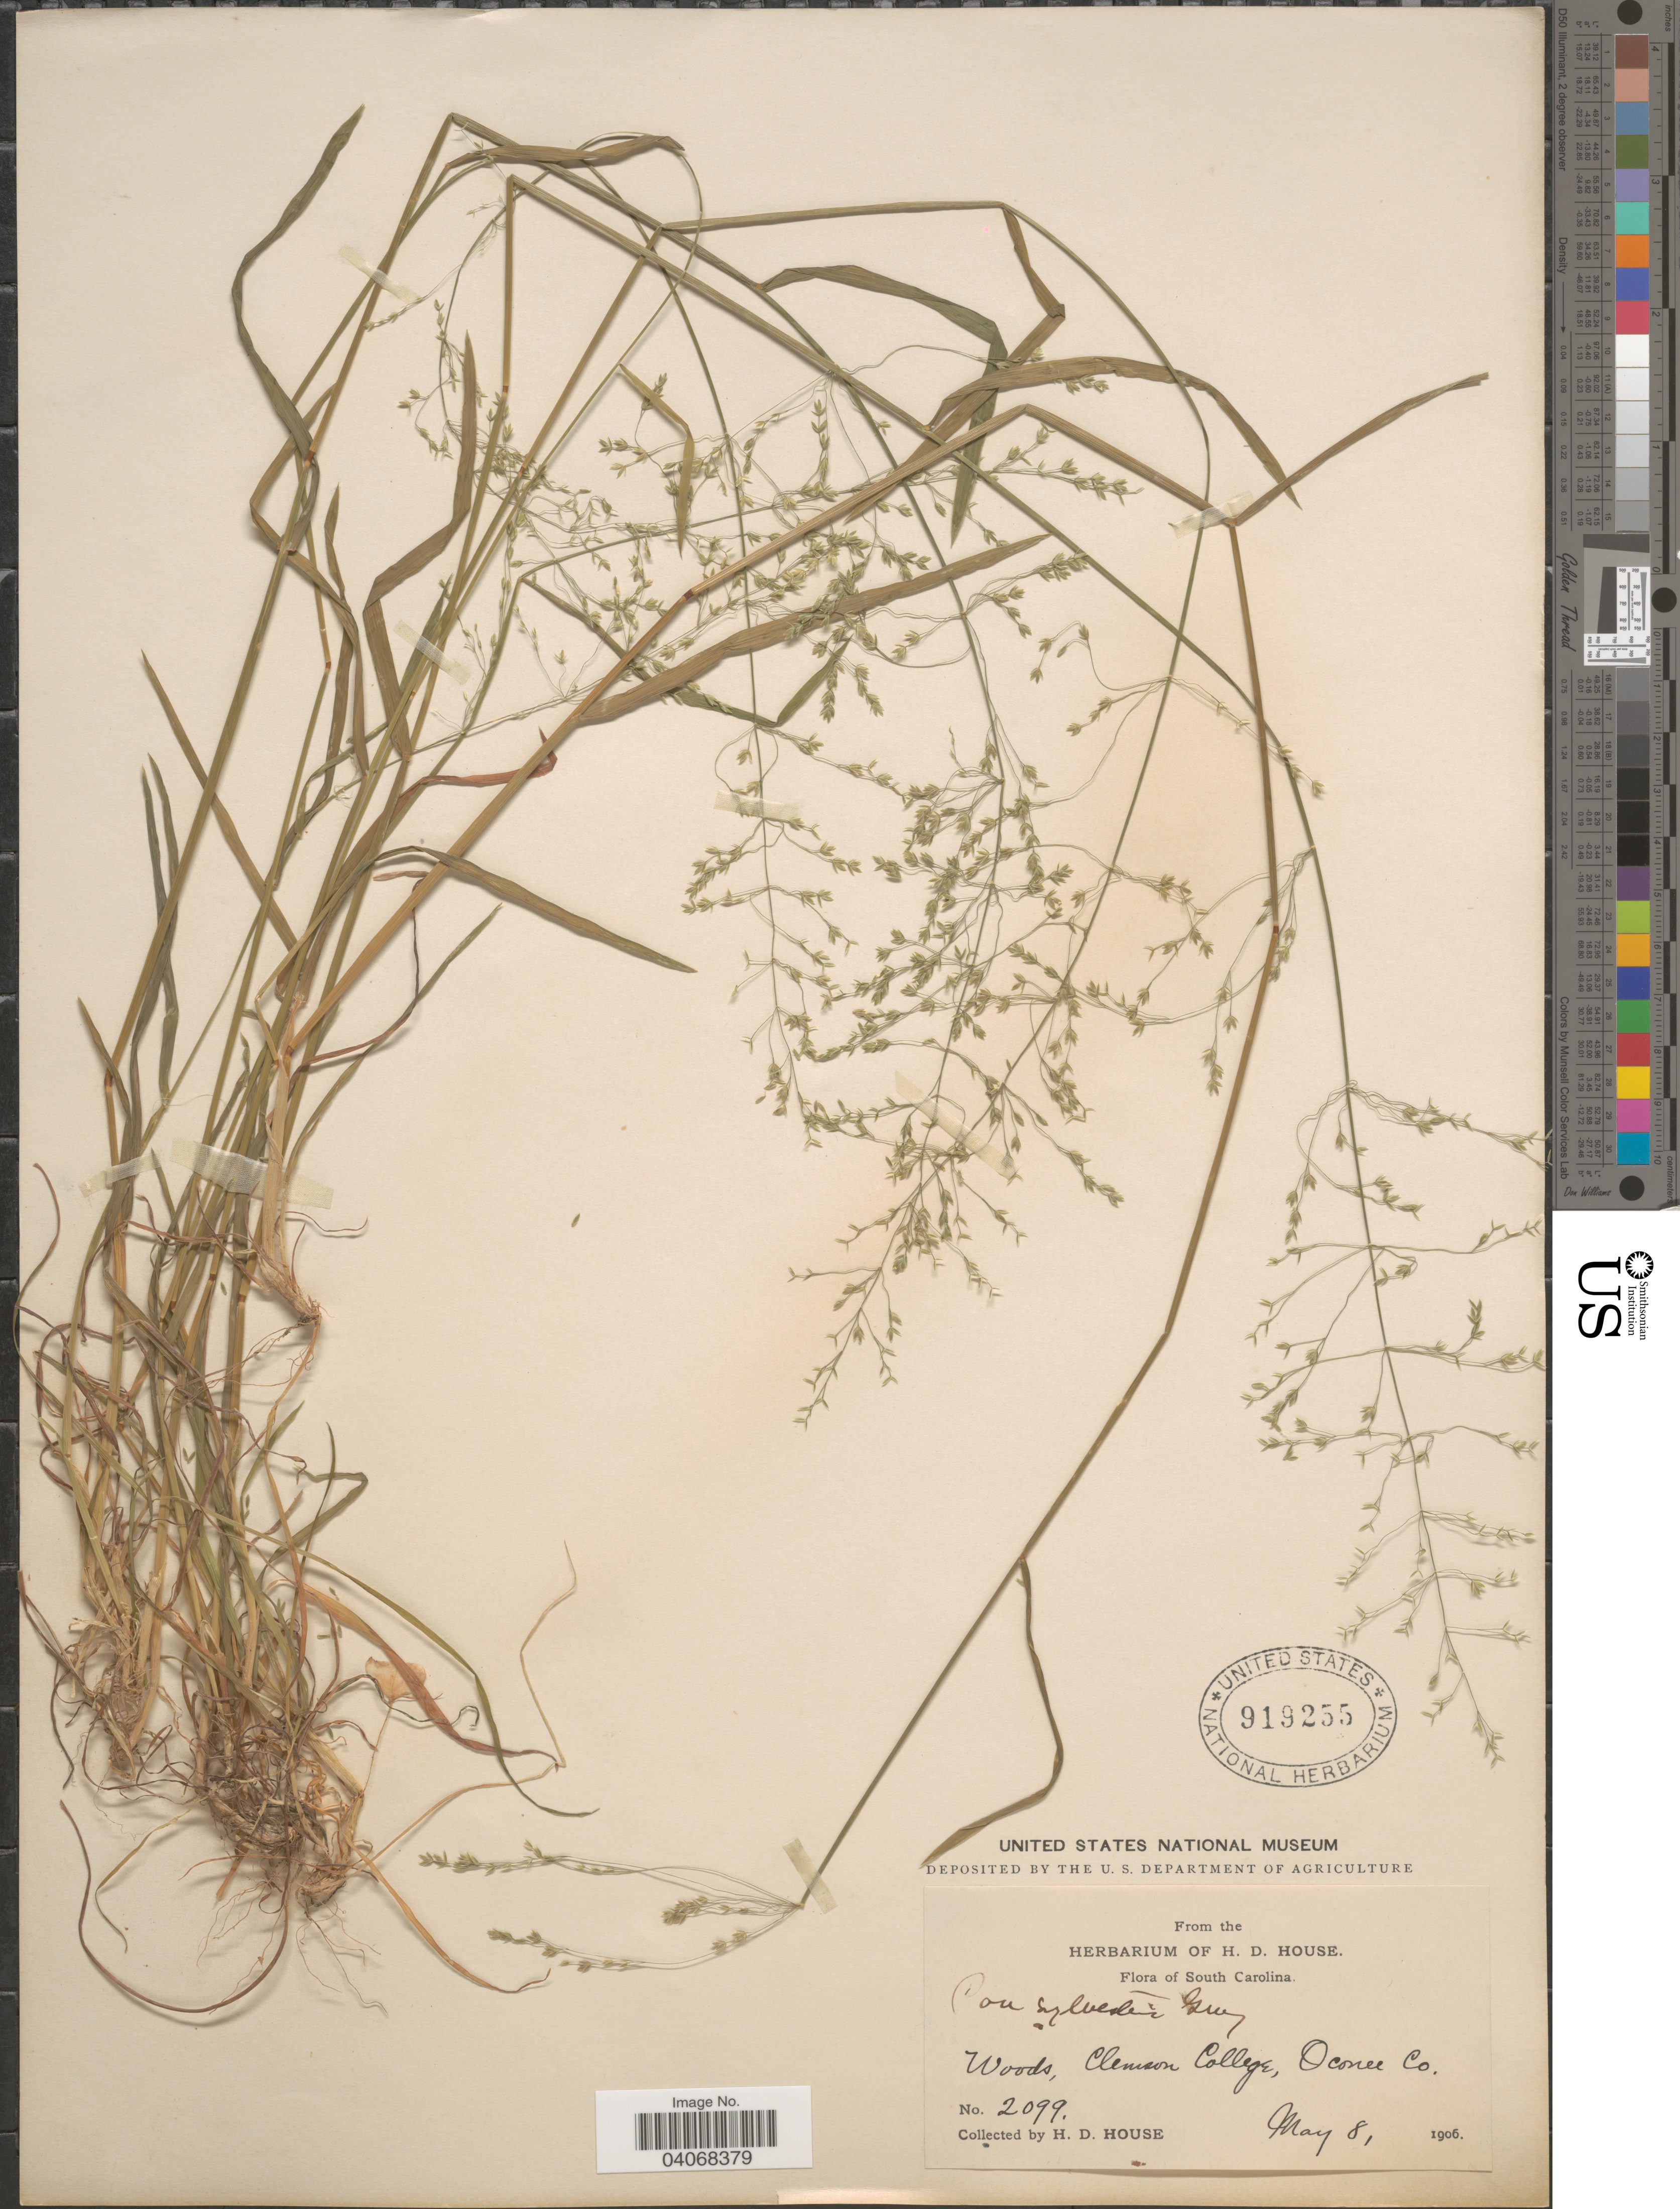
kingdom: Plantae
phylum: Tracheophyta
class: Liliopsida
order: Poales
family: Poaceae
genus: Poa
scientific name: Poa sylvestris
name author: A. Gray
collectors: H. D. House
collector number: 2099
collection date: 1906-05-08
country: United States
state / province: South Carolina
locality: Woods, Clemson College, Oconee Co.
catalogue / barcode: US 919255